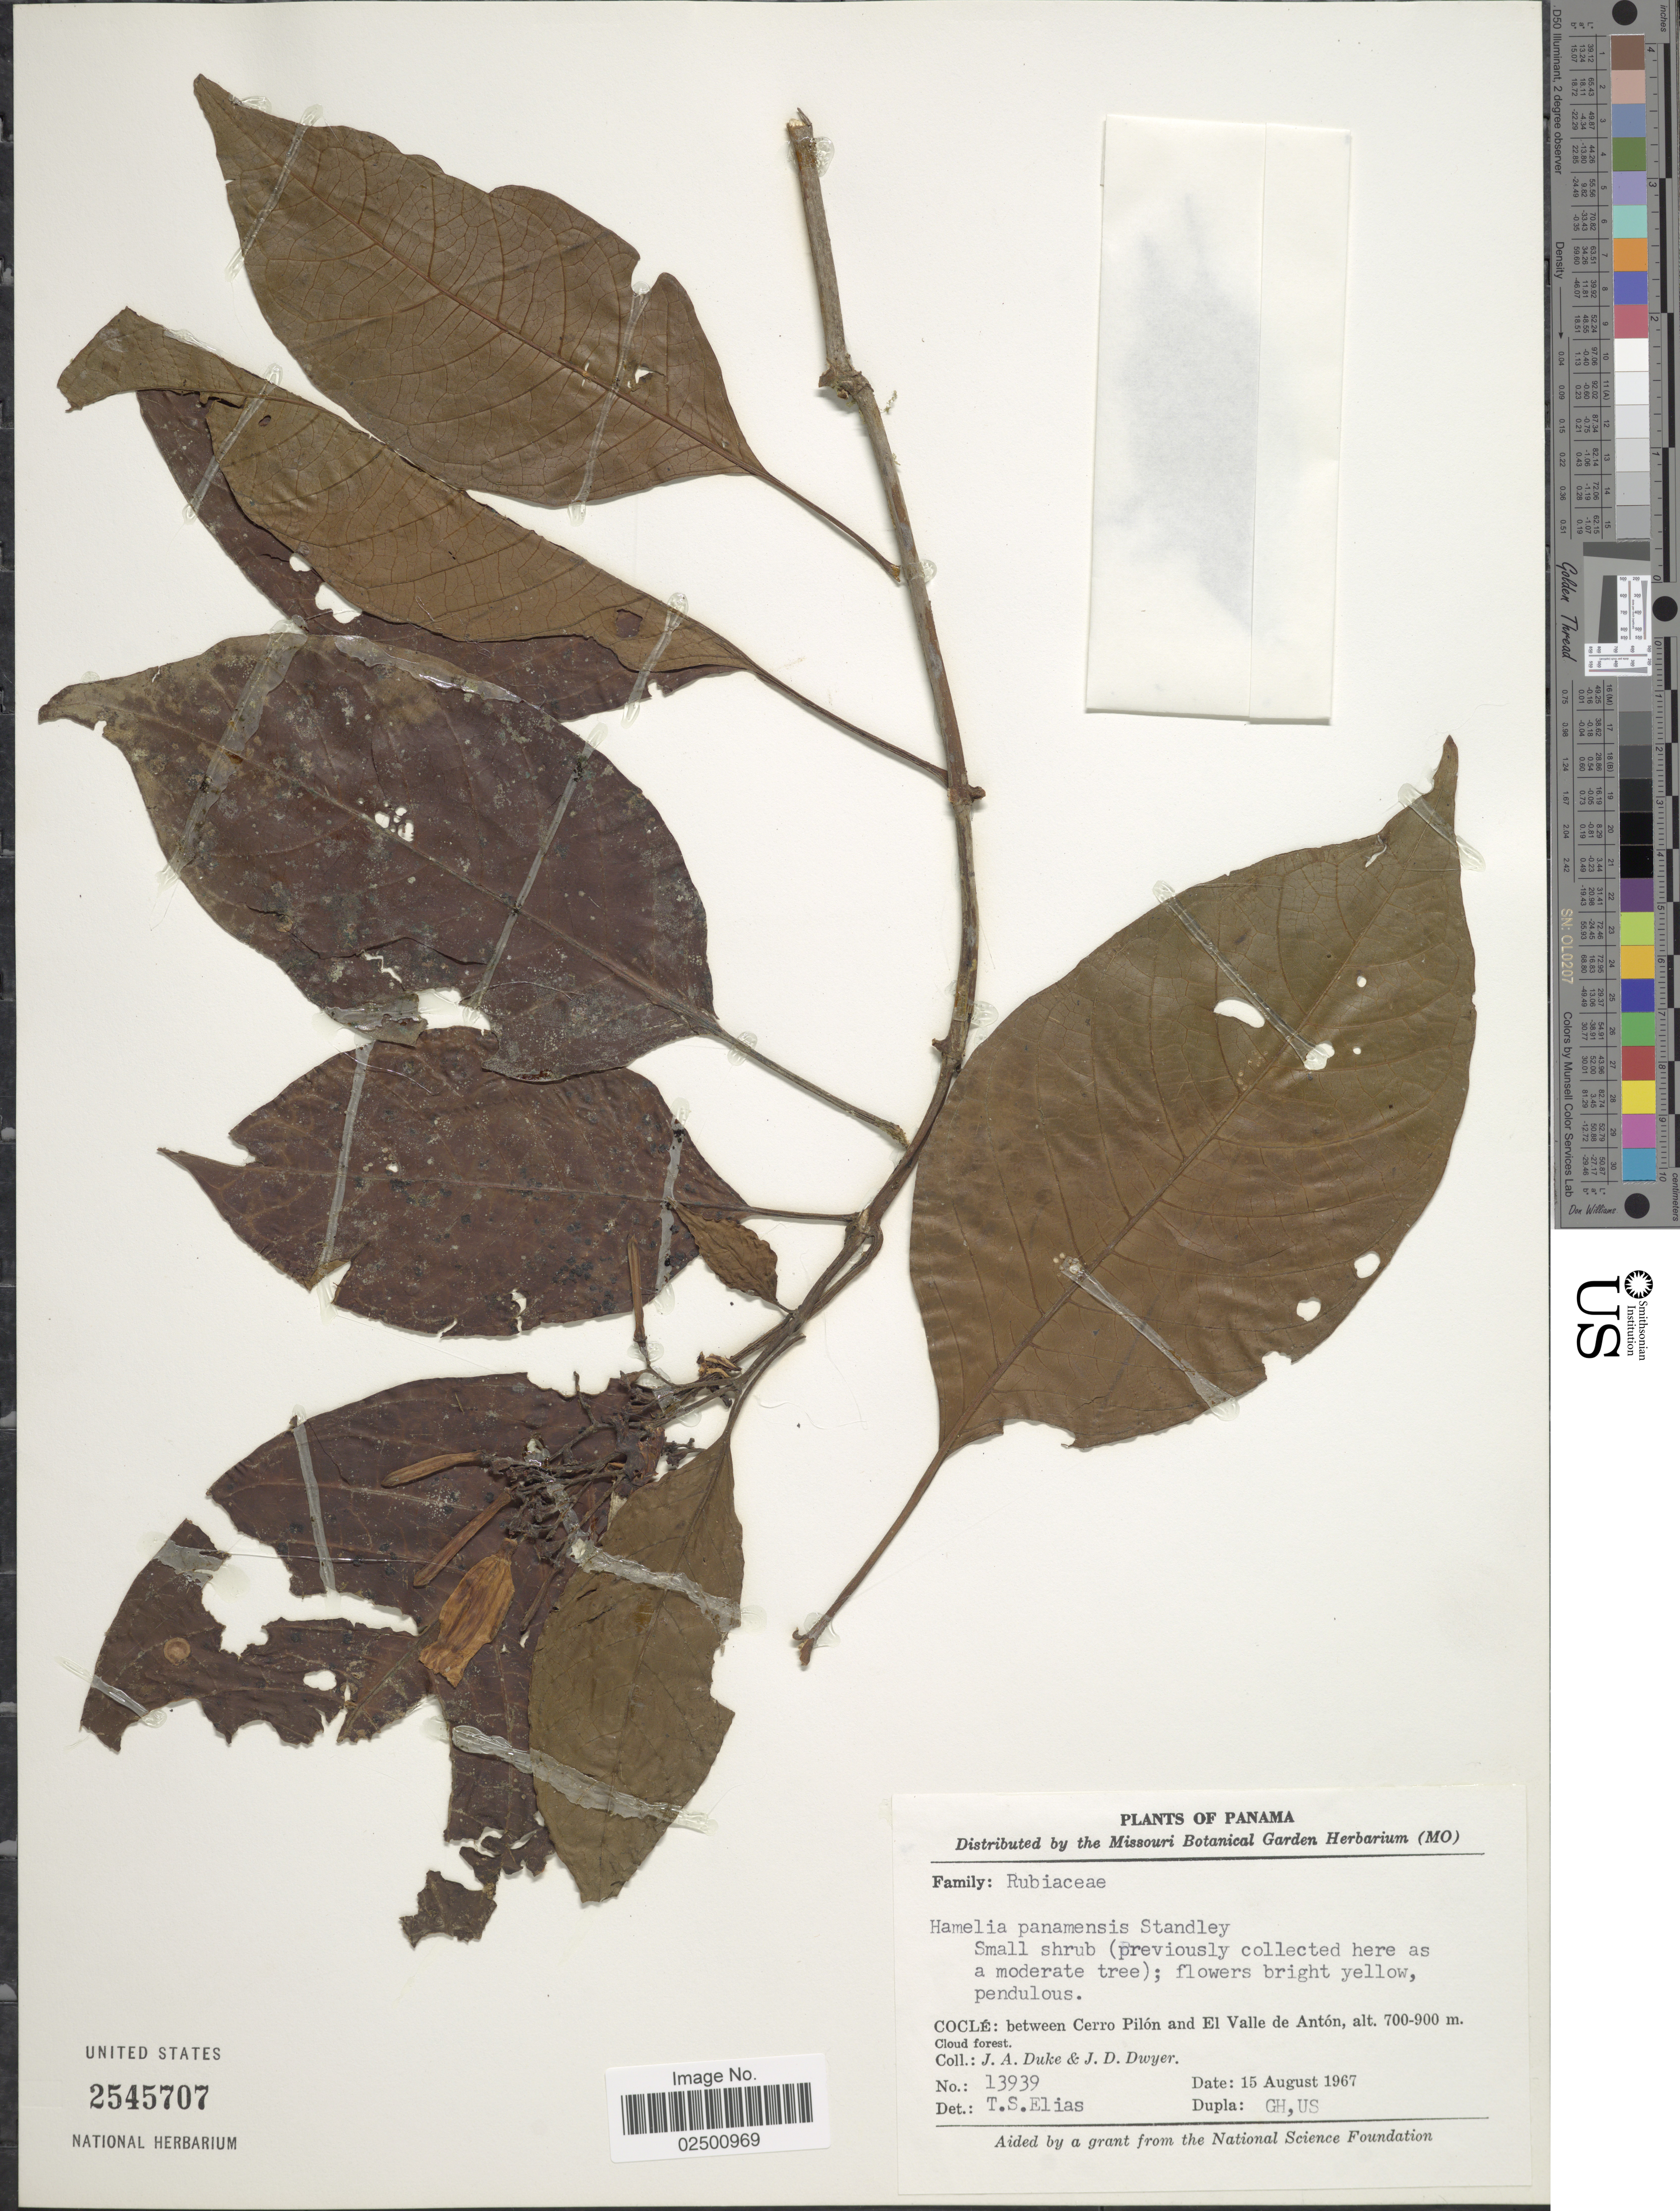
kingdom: Plantae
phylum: Tracheophyta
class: Magnoliopsida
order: Gentianales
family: Rubiaceae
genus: Hamelia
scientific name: Hamelia panamensis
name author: Standl.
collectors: J. A. Duke & J. D. Dwyer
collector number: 13939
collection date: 1967-08-15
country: Panama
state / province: Coclé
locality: Cocle: between Cerro Pilon and El Valle de Anton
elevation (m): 700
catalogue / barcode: US 2545707